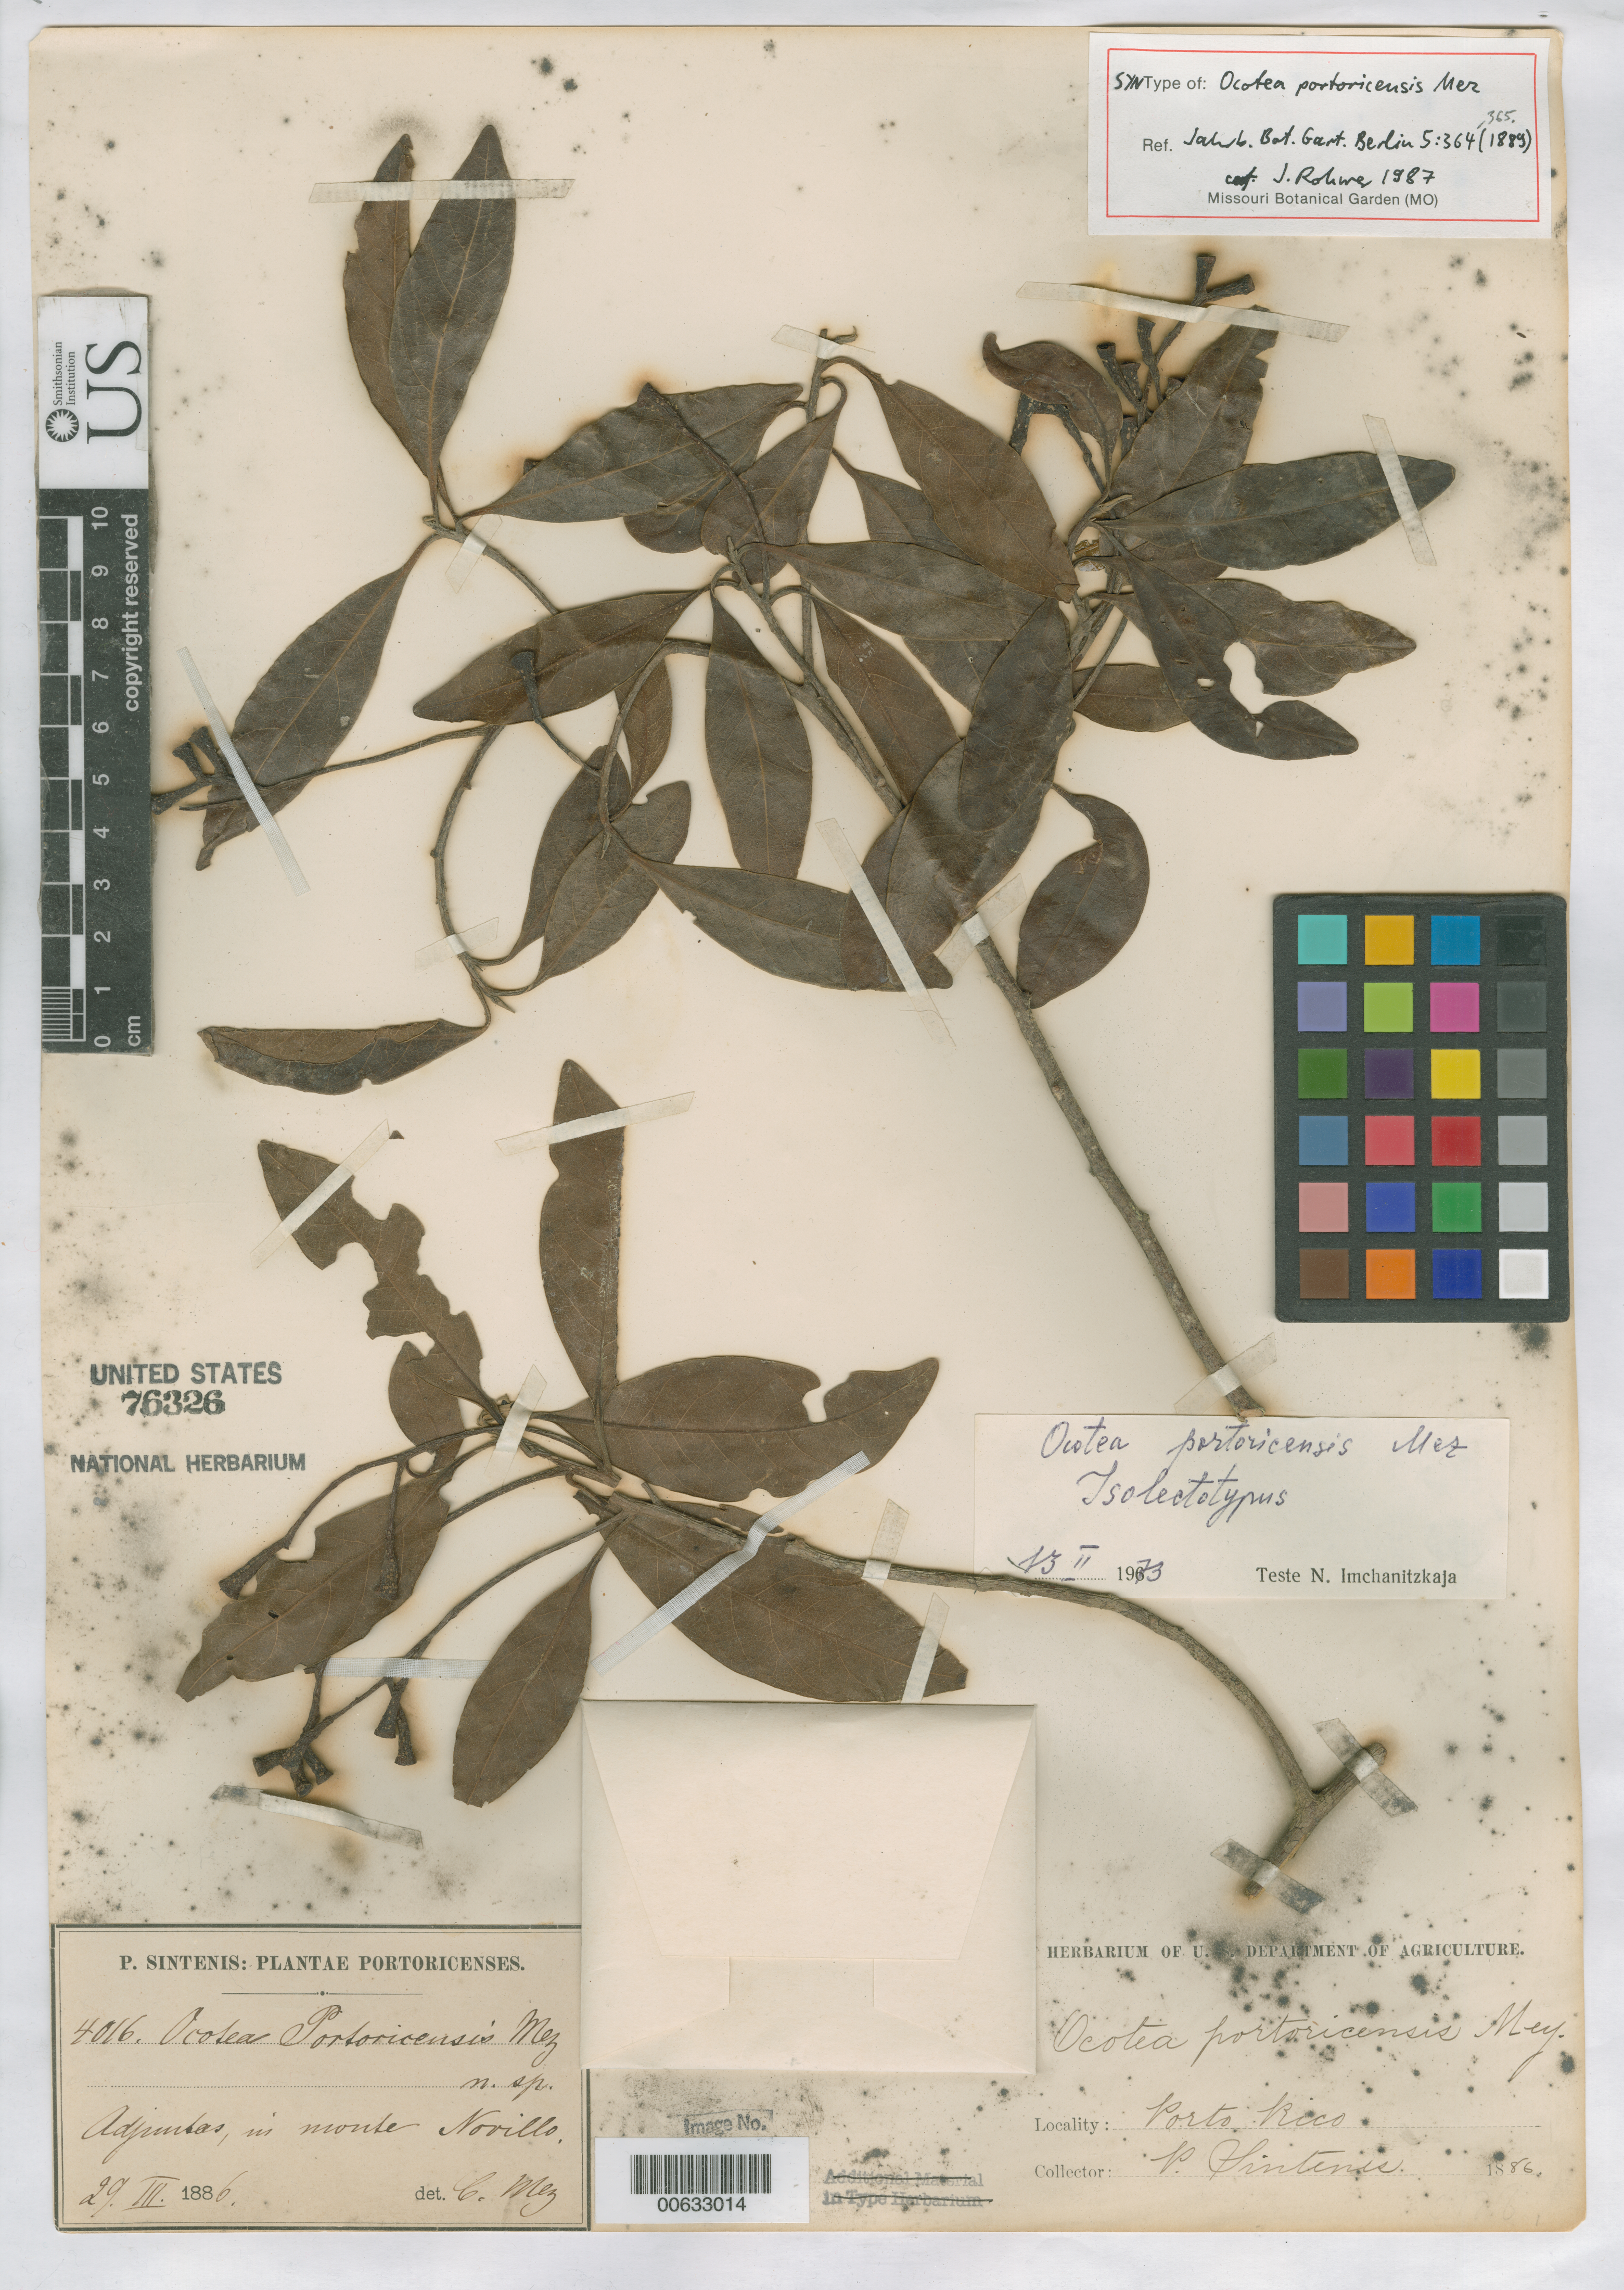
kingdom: Plantae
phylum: Tracheophyta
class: Magnoliopsida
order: Laurales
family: Lauraceae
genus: Ocotea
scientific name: Ocotea portoricensis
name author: Mez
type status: Syntype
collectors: P. Sintenis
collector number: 4016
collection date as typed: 29 Mar 1886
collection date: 1886-03-29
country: Puerto Rico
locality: Adjuntas, in monte Novillo.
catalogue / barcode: US 76326